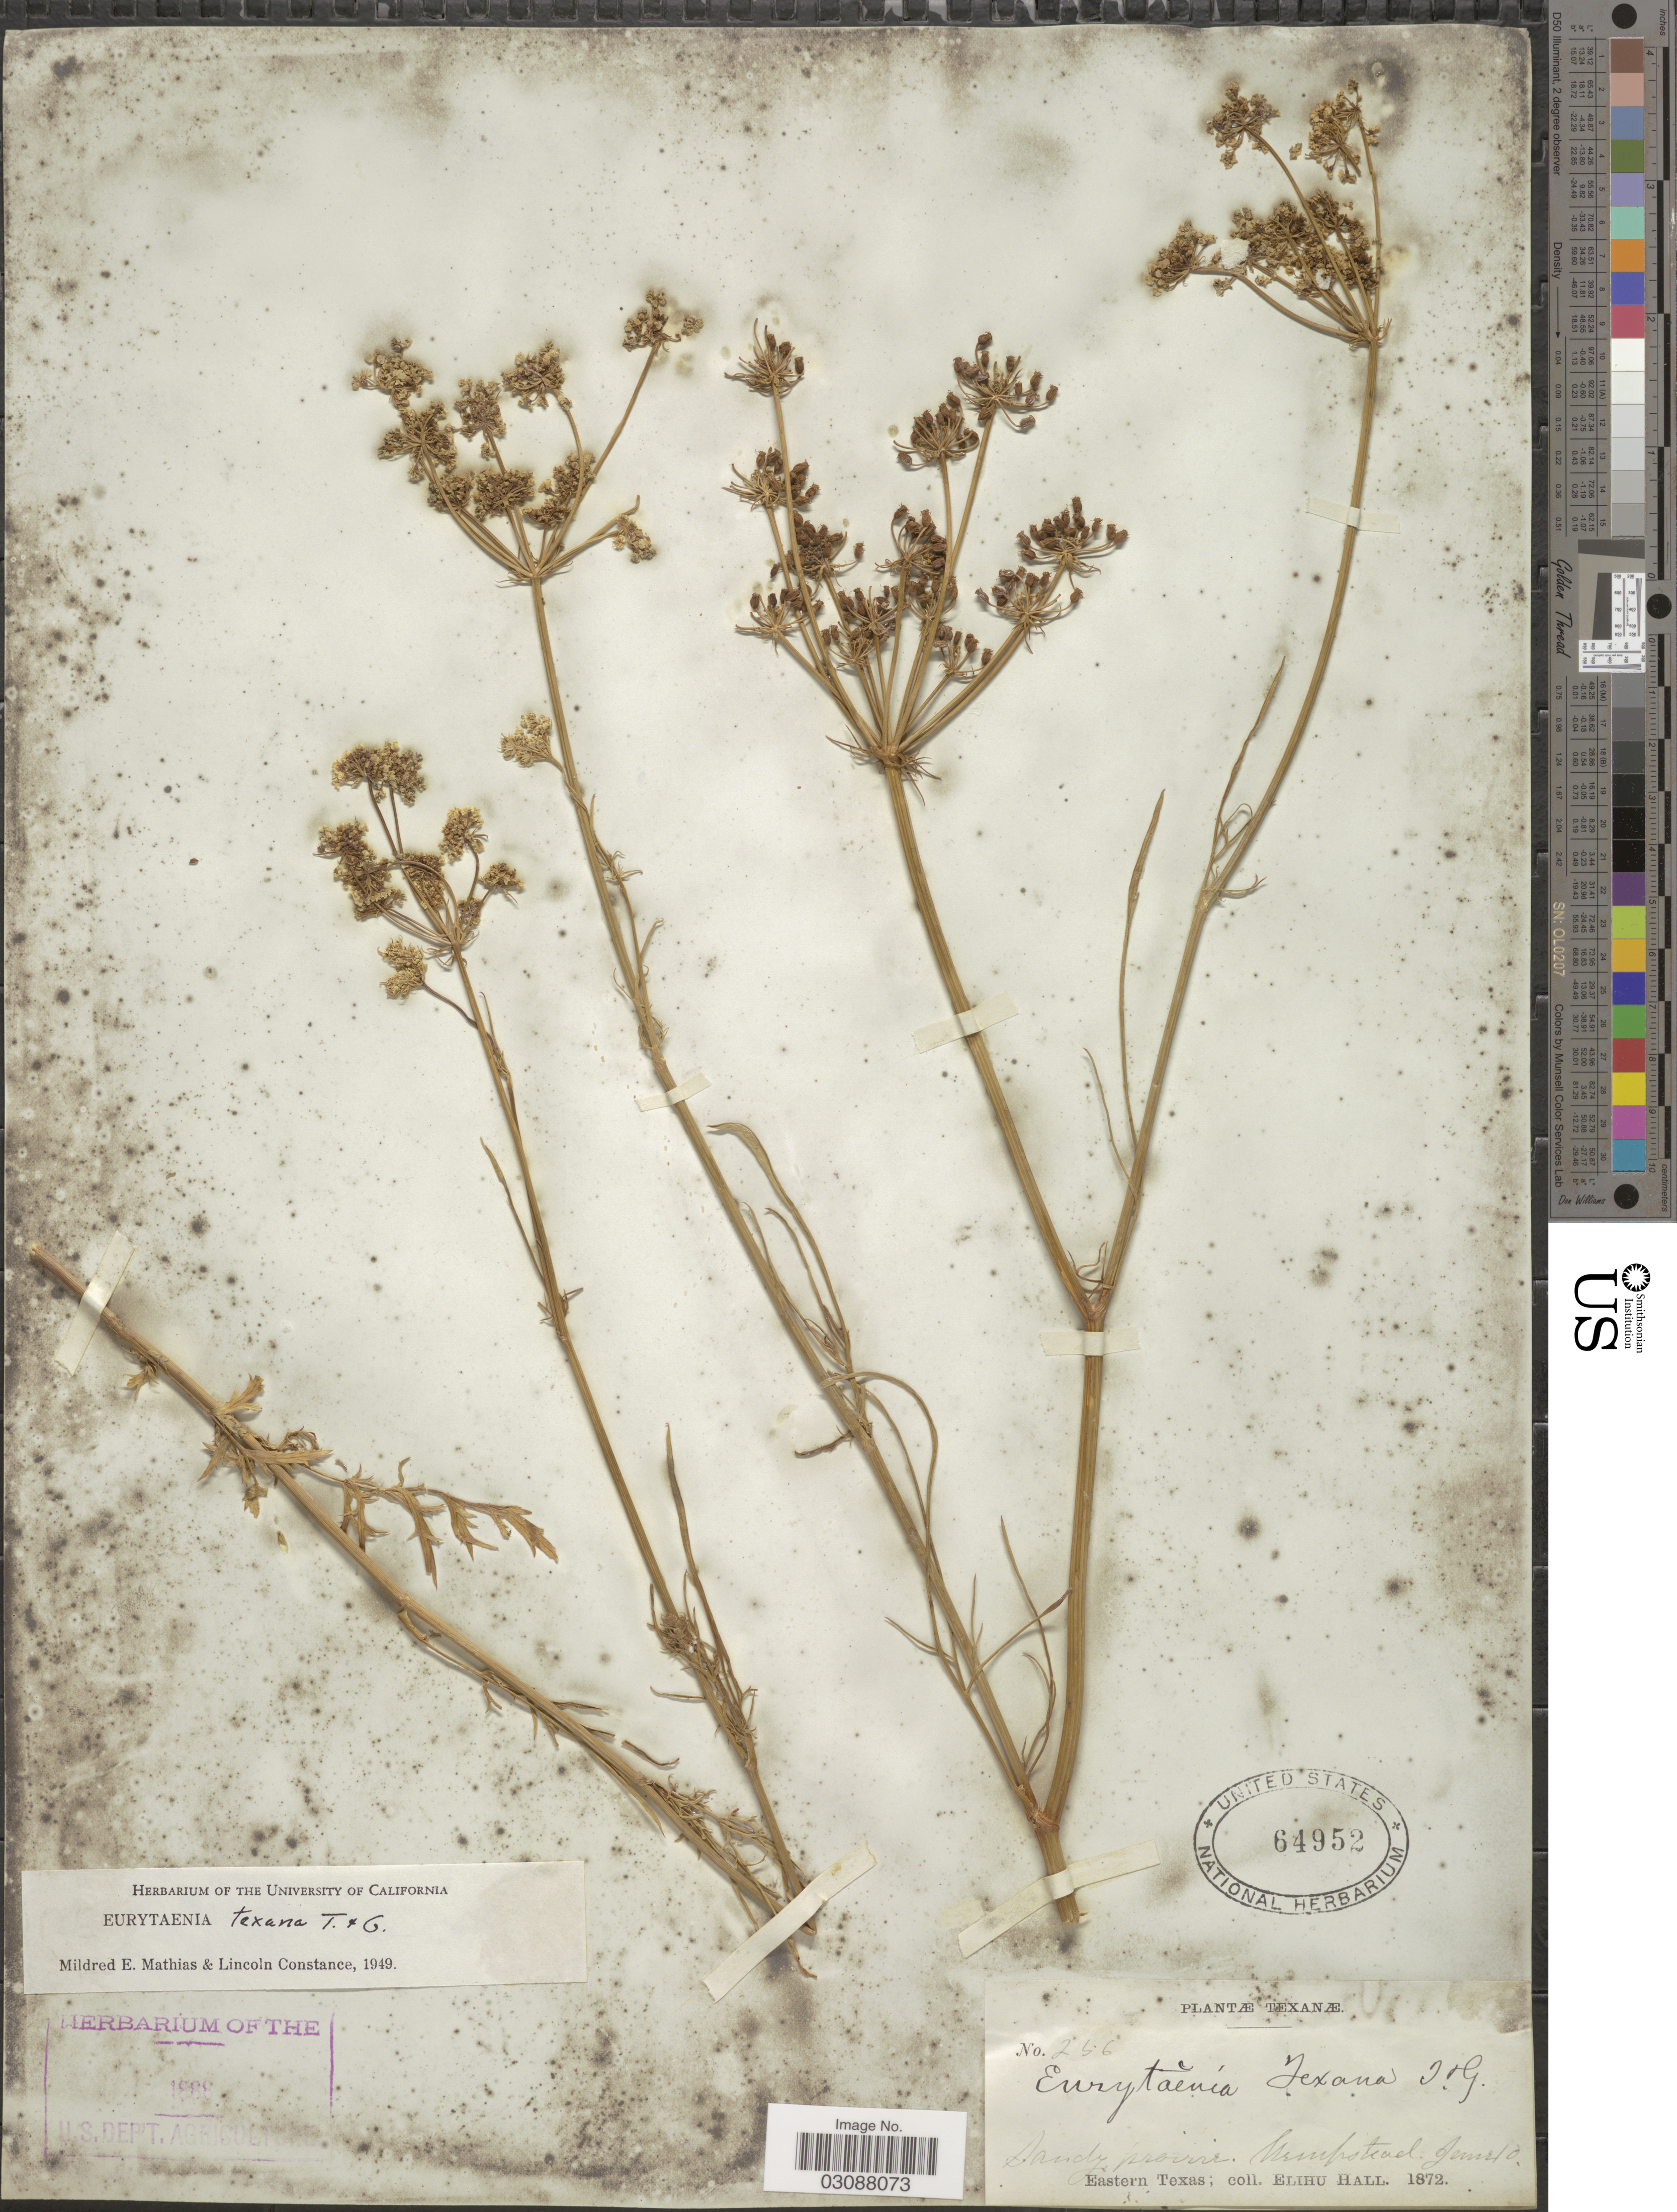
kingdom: Plantae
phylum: Tracheophyta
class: Magnoliopsida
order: Apiales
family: Apiaceae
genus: Eurytaenia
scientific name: Eurytaenia texana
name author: Torr. & A. Gray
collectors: E. Hall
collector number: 266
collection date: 1872-06-10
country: United States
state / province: Texas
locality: Sabdy prairie. Hempstead. Eastern Texas.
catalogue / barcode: US 64952